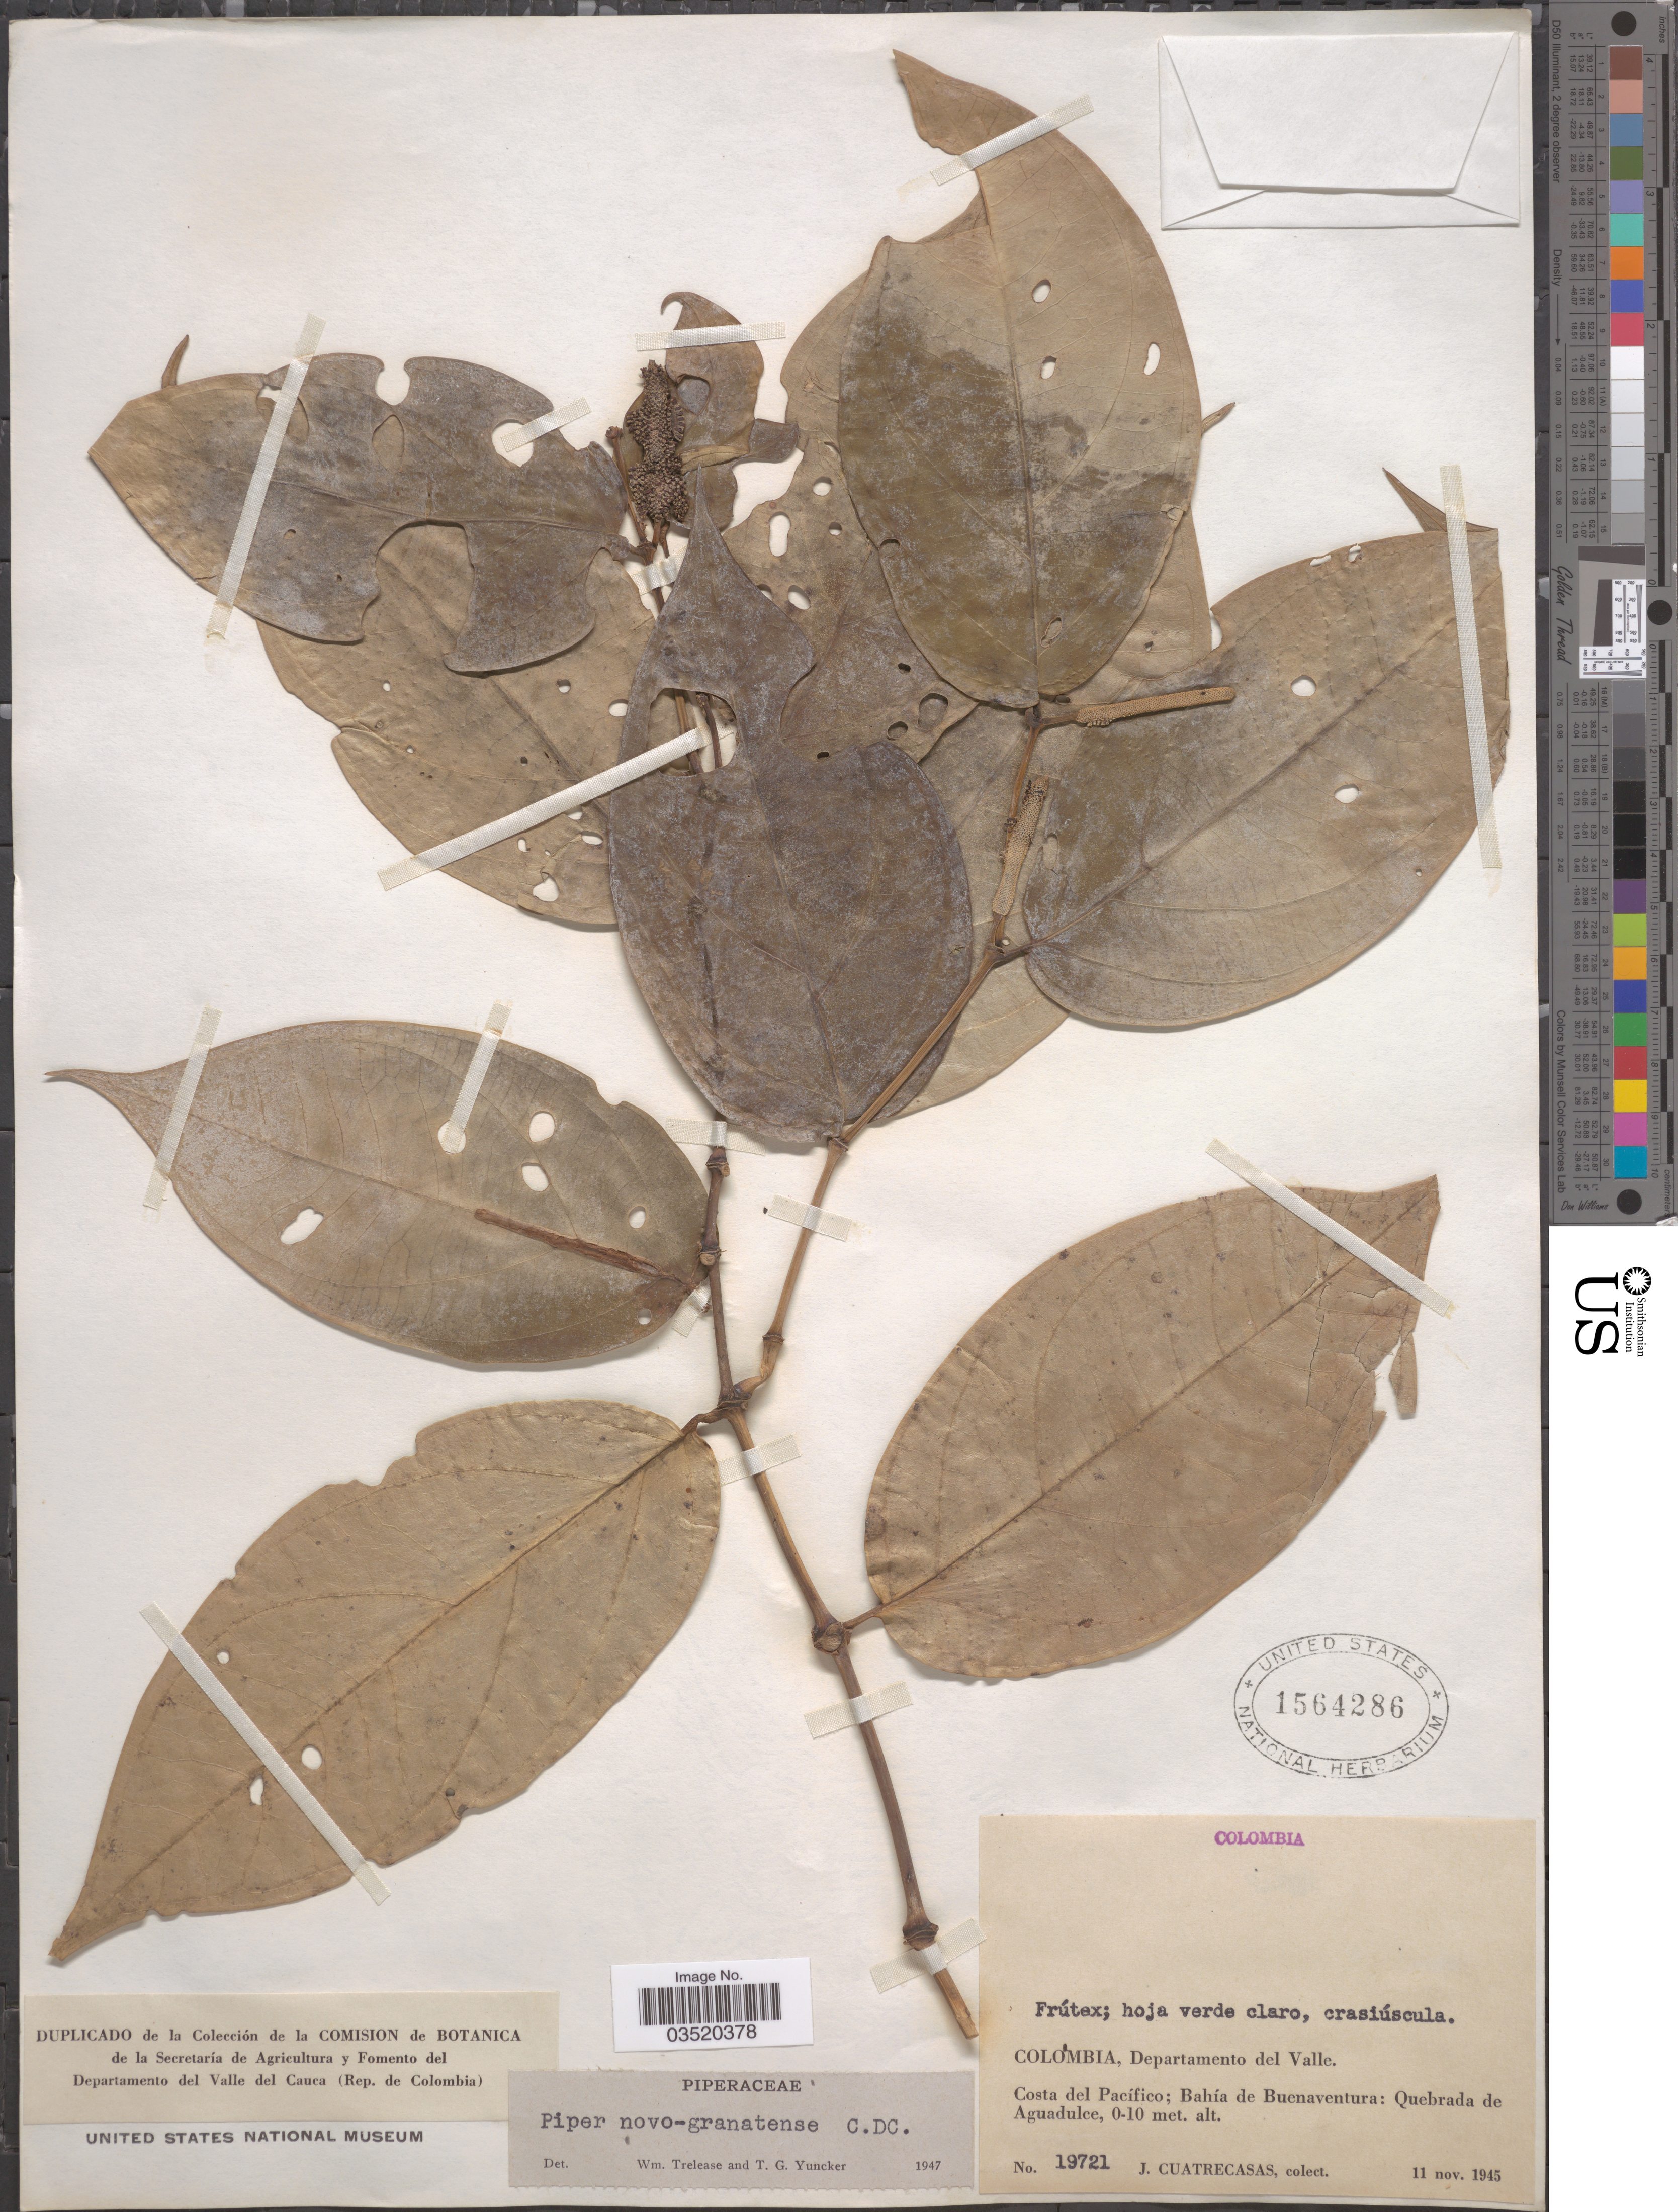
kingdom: Plantae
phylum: Tracheophyta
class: Magnoliopsida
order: Piperales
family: Piperaceae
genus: Piper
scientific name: Piper novo-granatense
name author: C. DC.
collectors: J. Cuatrecasas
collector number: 19721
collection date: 1945-11-11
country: Colombia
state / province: Valle del Cauca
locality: Departamento del Valle. Costa del Pacífico; Bahía de Buenaventura: Quebrada de Aguadulce.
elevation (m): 0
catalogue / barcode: US 1564286